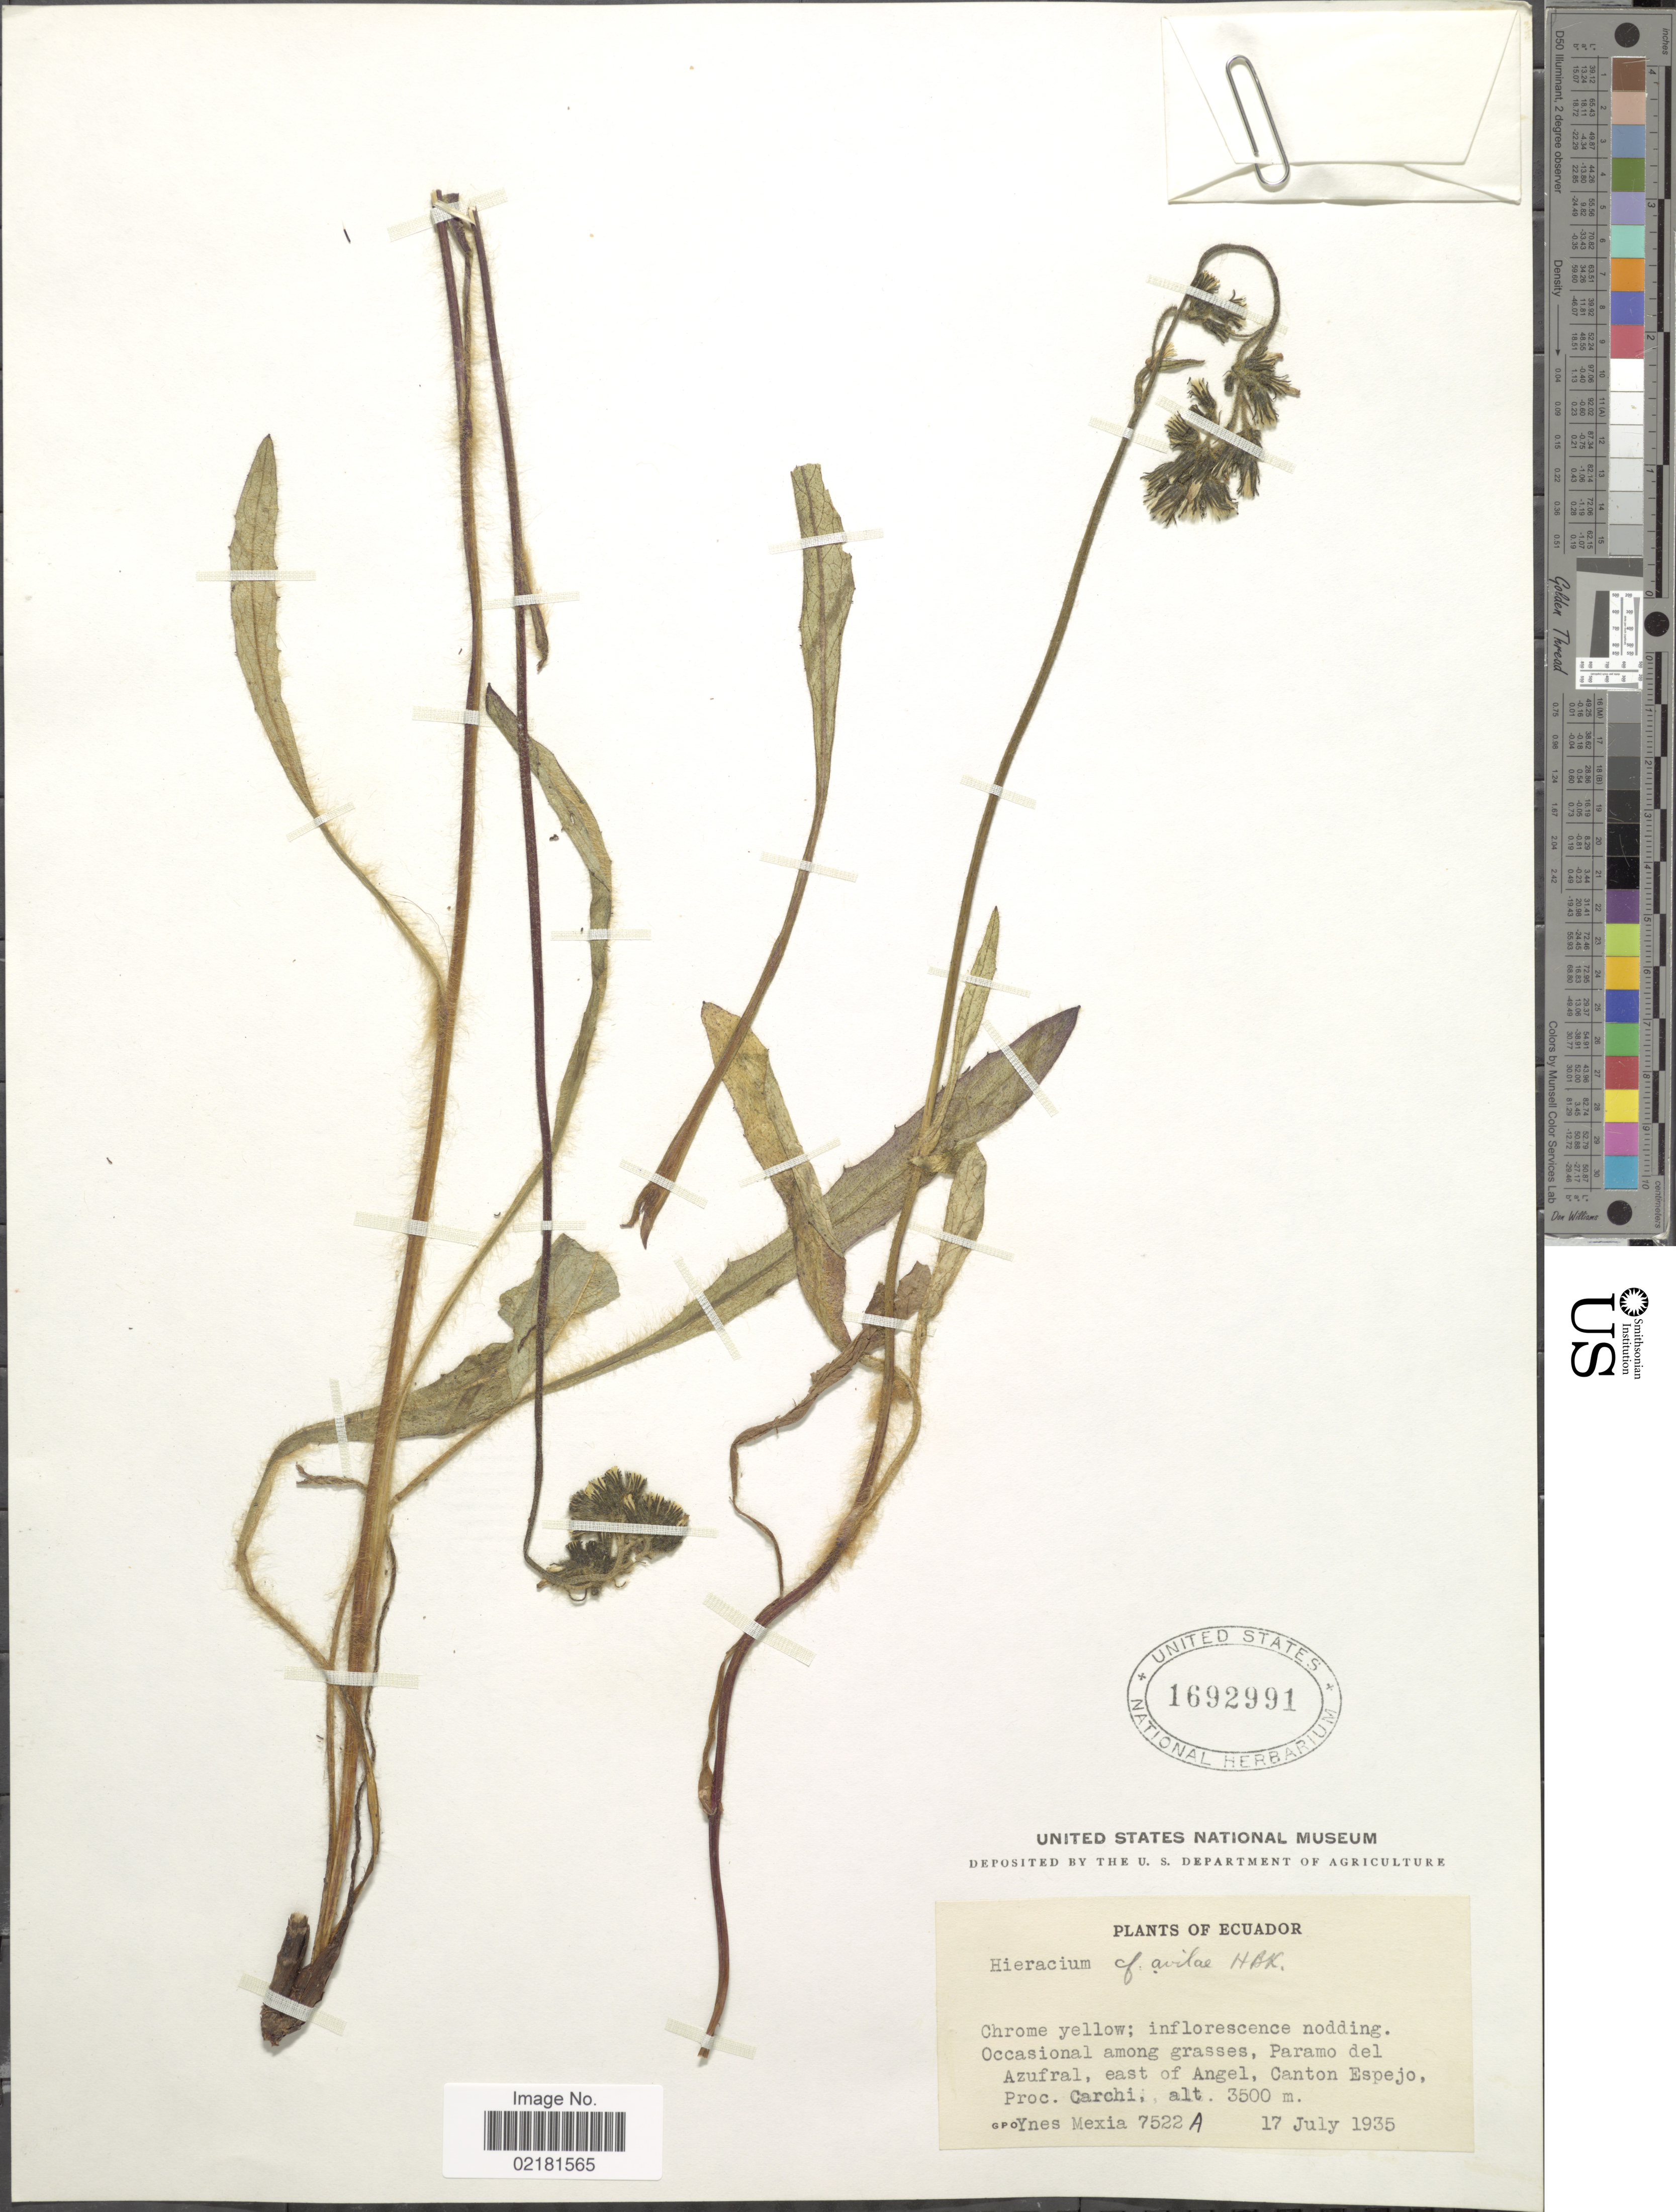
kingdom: Plantae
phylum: Tracheophyta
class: Magnoliopsida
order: Asterales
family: Asteraceae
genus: Hieracium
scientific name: Hieracium avilae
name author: Kunth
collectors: Y. Mexia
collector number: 7522A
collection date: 1935-07-17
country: Ecuador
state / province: Carchi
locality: Paramo del Azufral, east of Angel, Canton Espejo.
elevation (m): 3500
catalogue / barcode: US 1692991